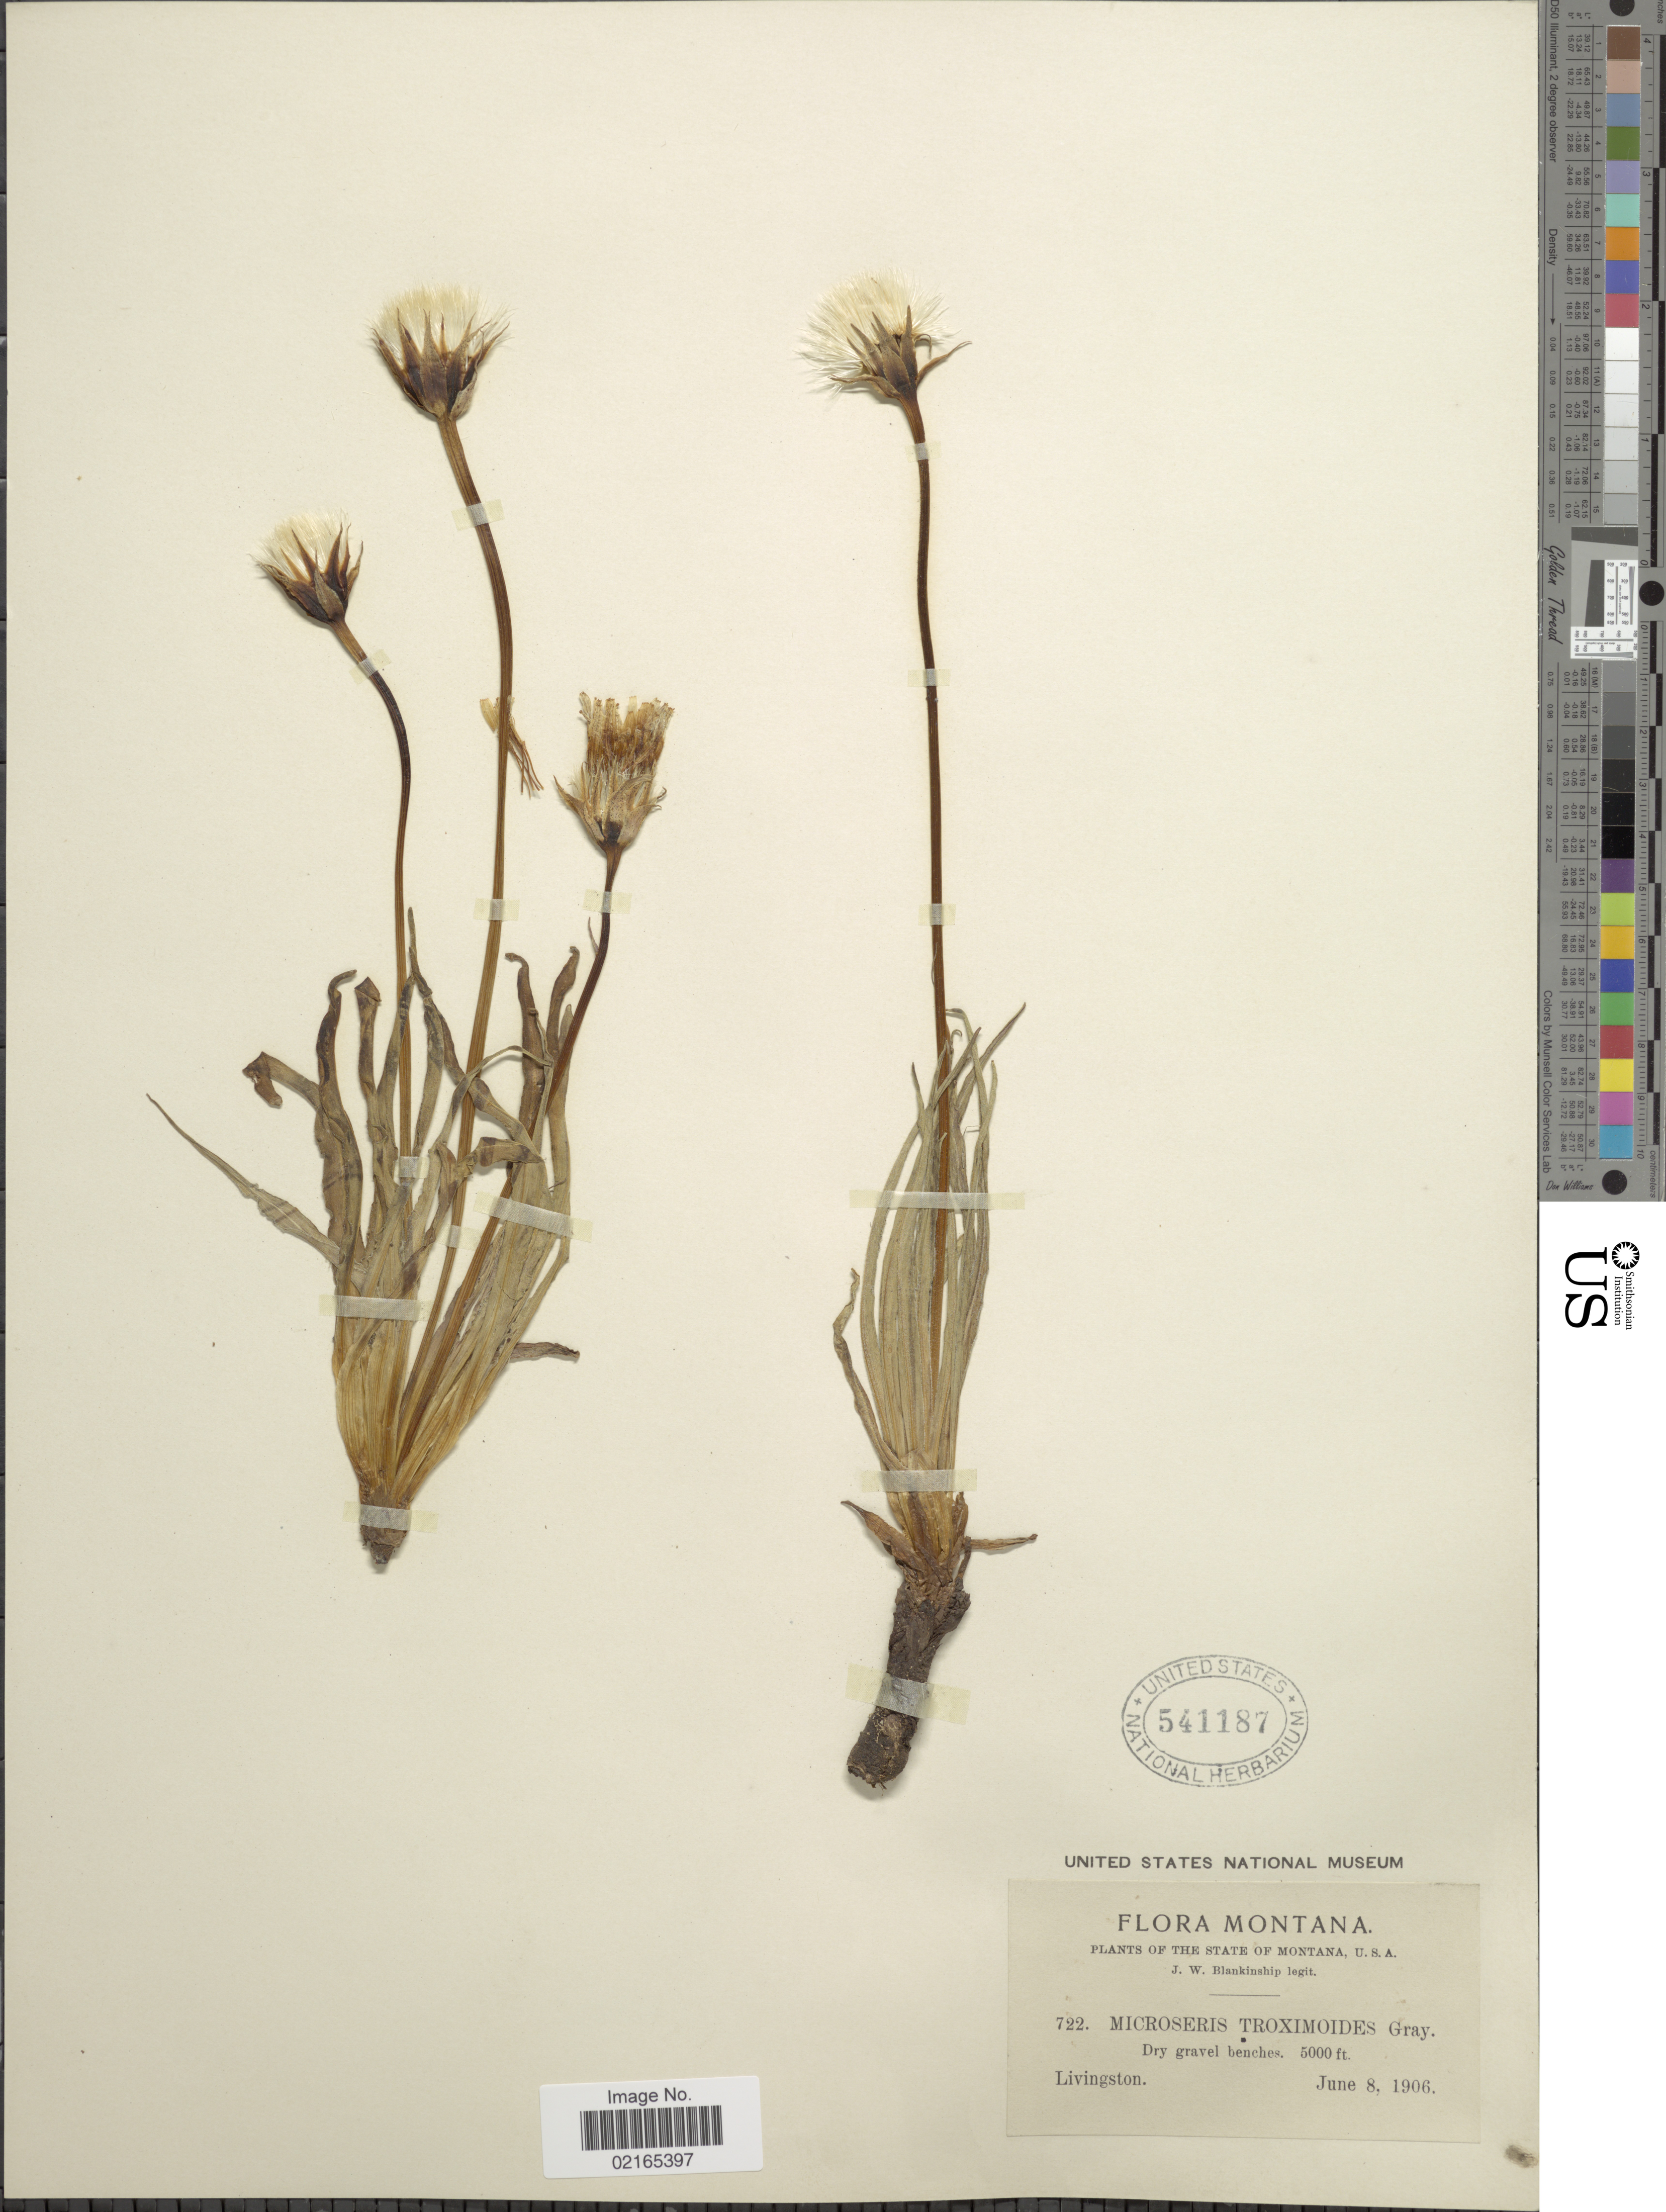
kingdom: Plantae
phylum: Tracheophyta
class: Magnoliopsida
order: Asterales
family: Asteraceae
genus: Nothocalais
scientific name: Nothocalais troximoides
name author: (A. Gray) Greene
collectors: J. W. Blankinship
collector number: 722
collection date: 1906-06-08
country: United States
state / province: Montana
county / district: Park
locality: Dry gravel benches, Livingston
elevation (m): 1524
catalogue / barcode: US 541187